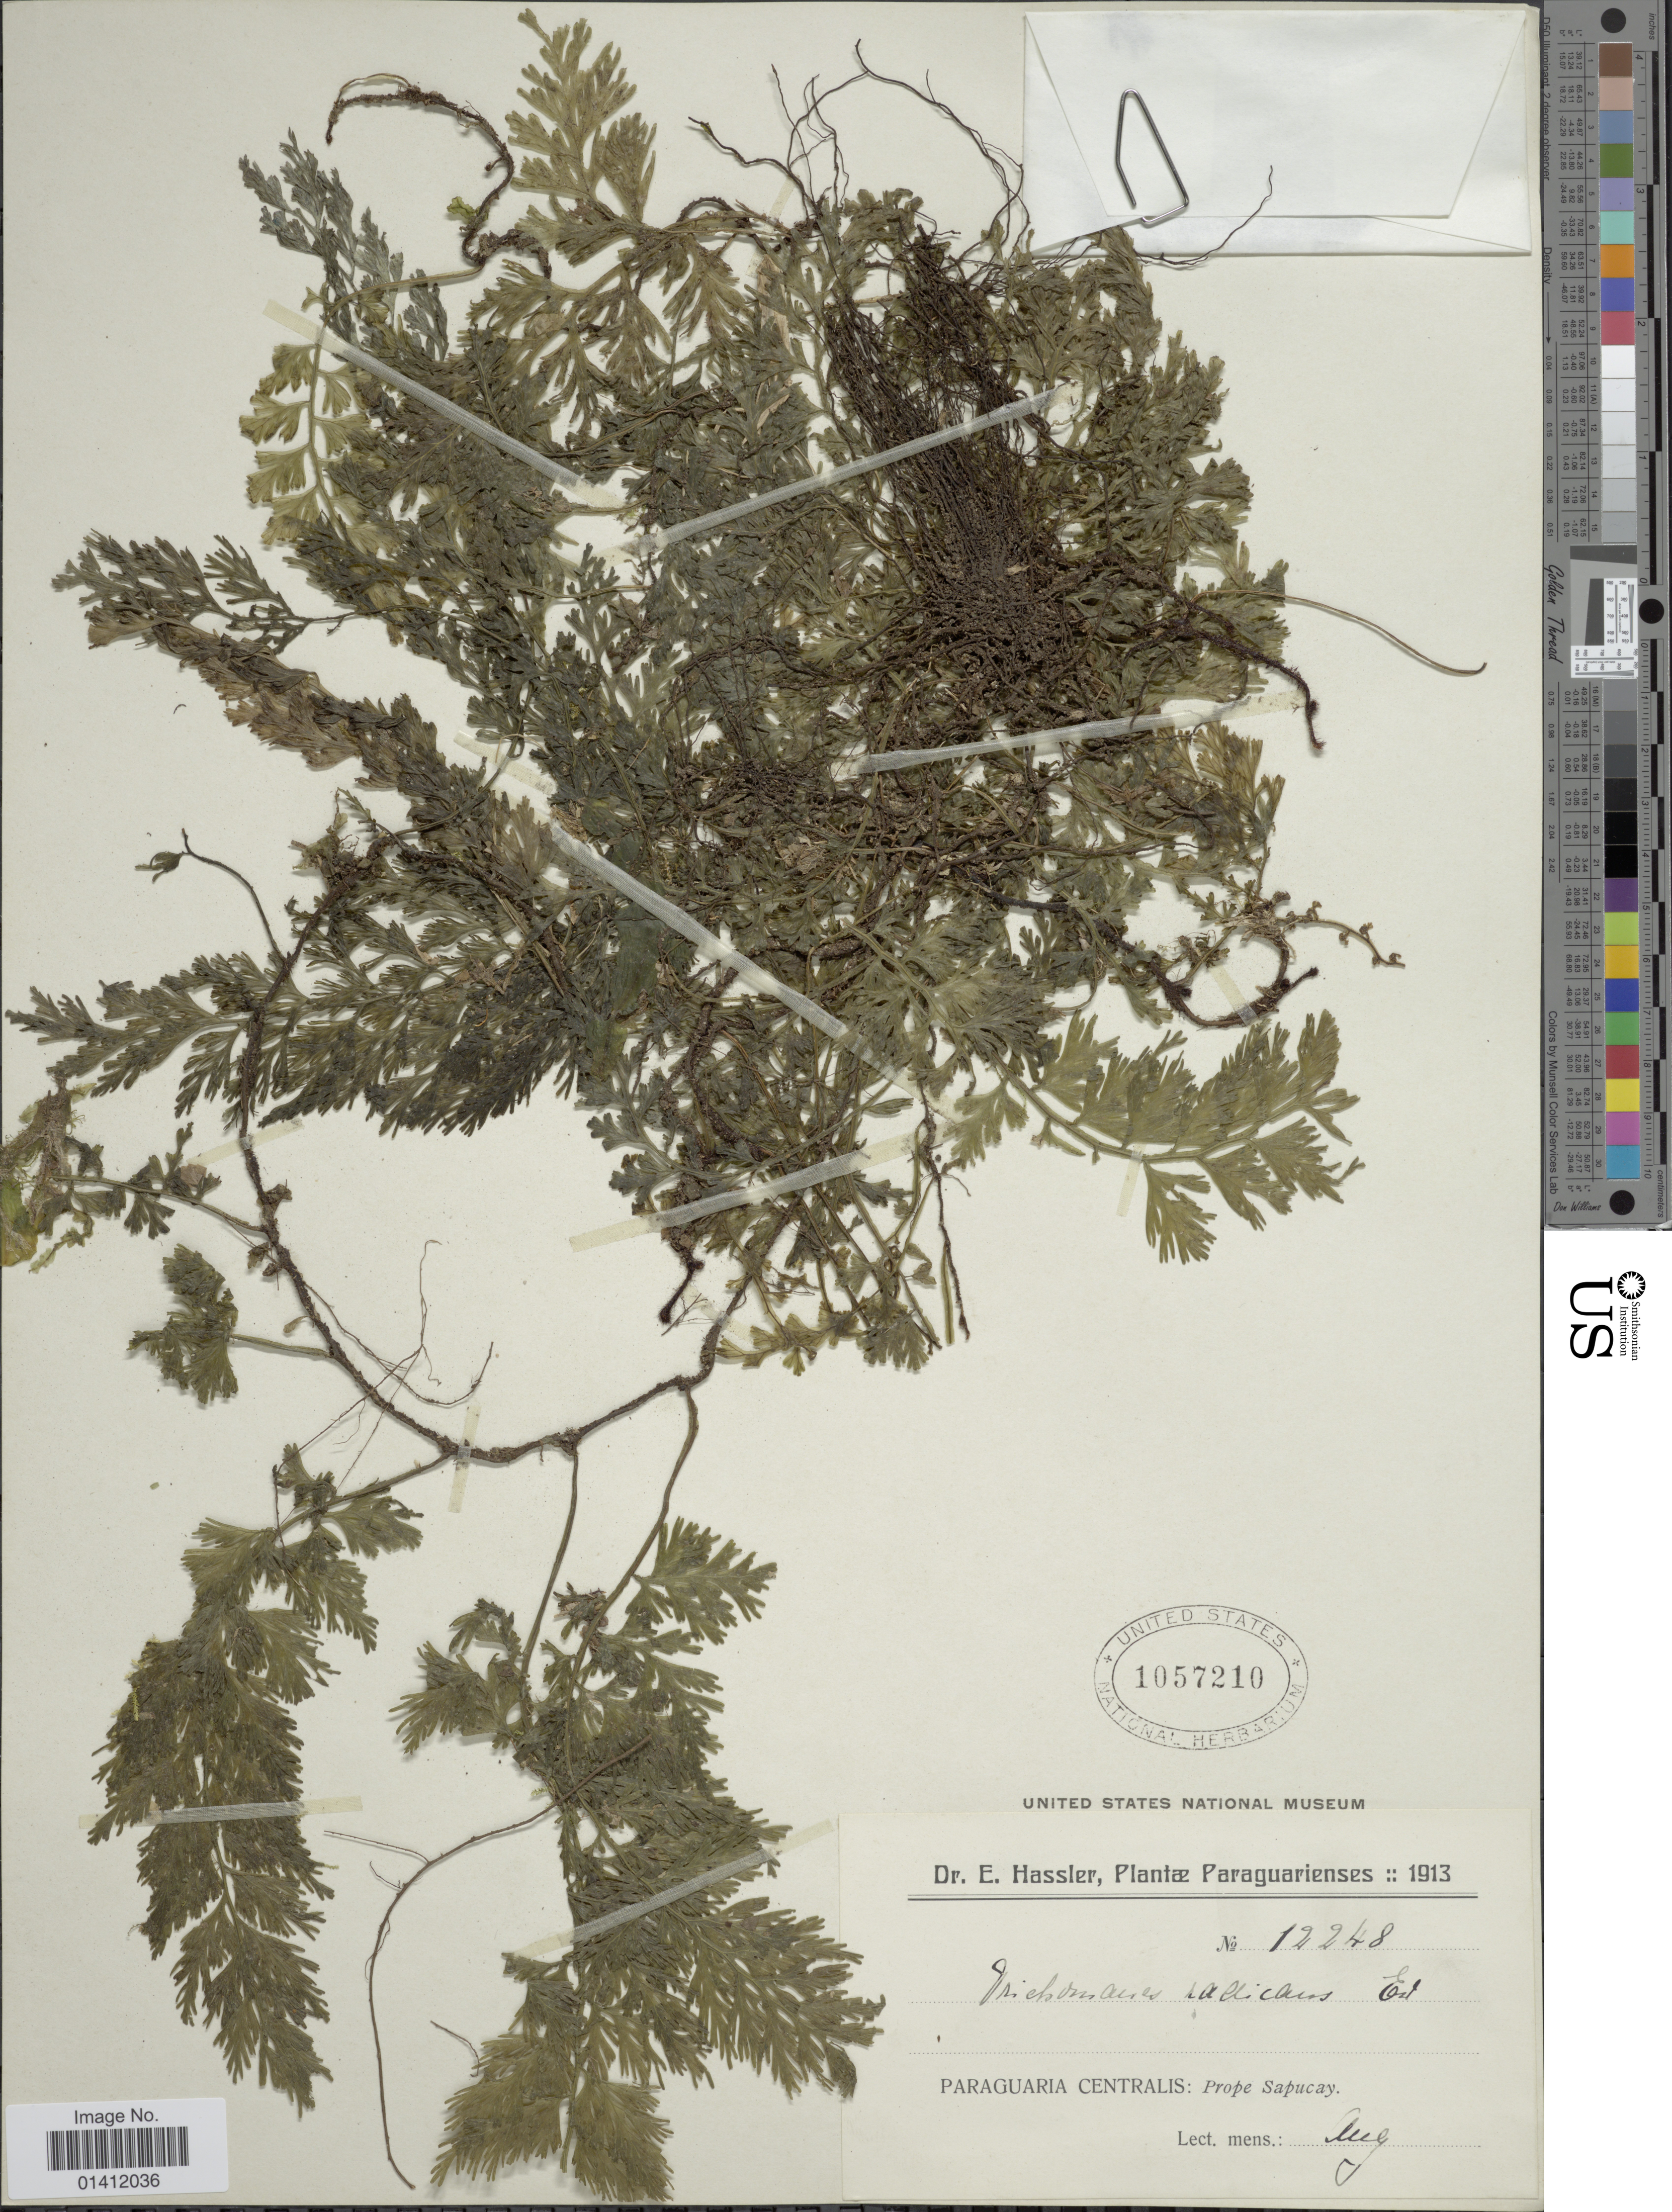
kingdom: Plantae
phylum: Tracheophyta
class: Polypodiopsida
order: Hymenophyllales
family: Hymenophyllaceae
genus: Vandenboschia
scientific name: Vandenboschia radicans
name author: (Sw.) Copel.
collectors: E. Hassler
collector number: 12248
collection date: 1913-08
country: Paraguay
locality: Paraguaria centralis: Prope Sapucay.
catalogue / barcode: US 1057210